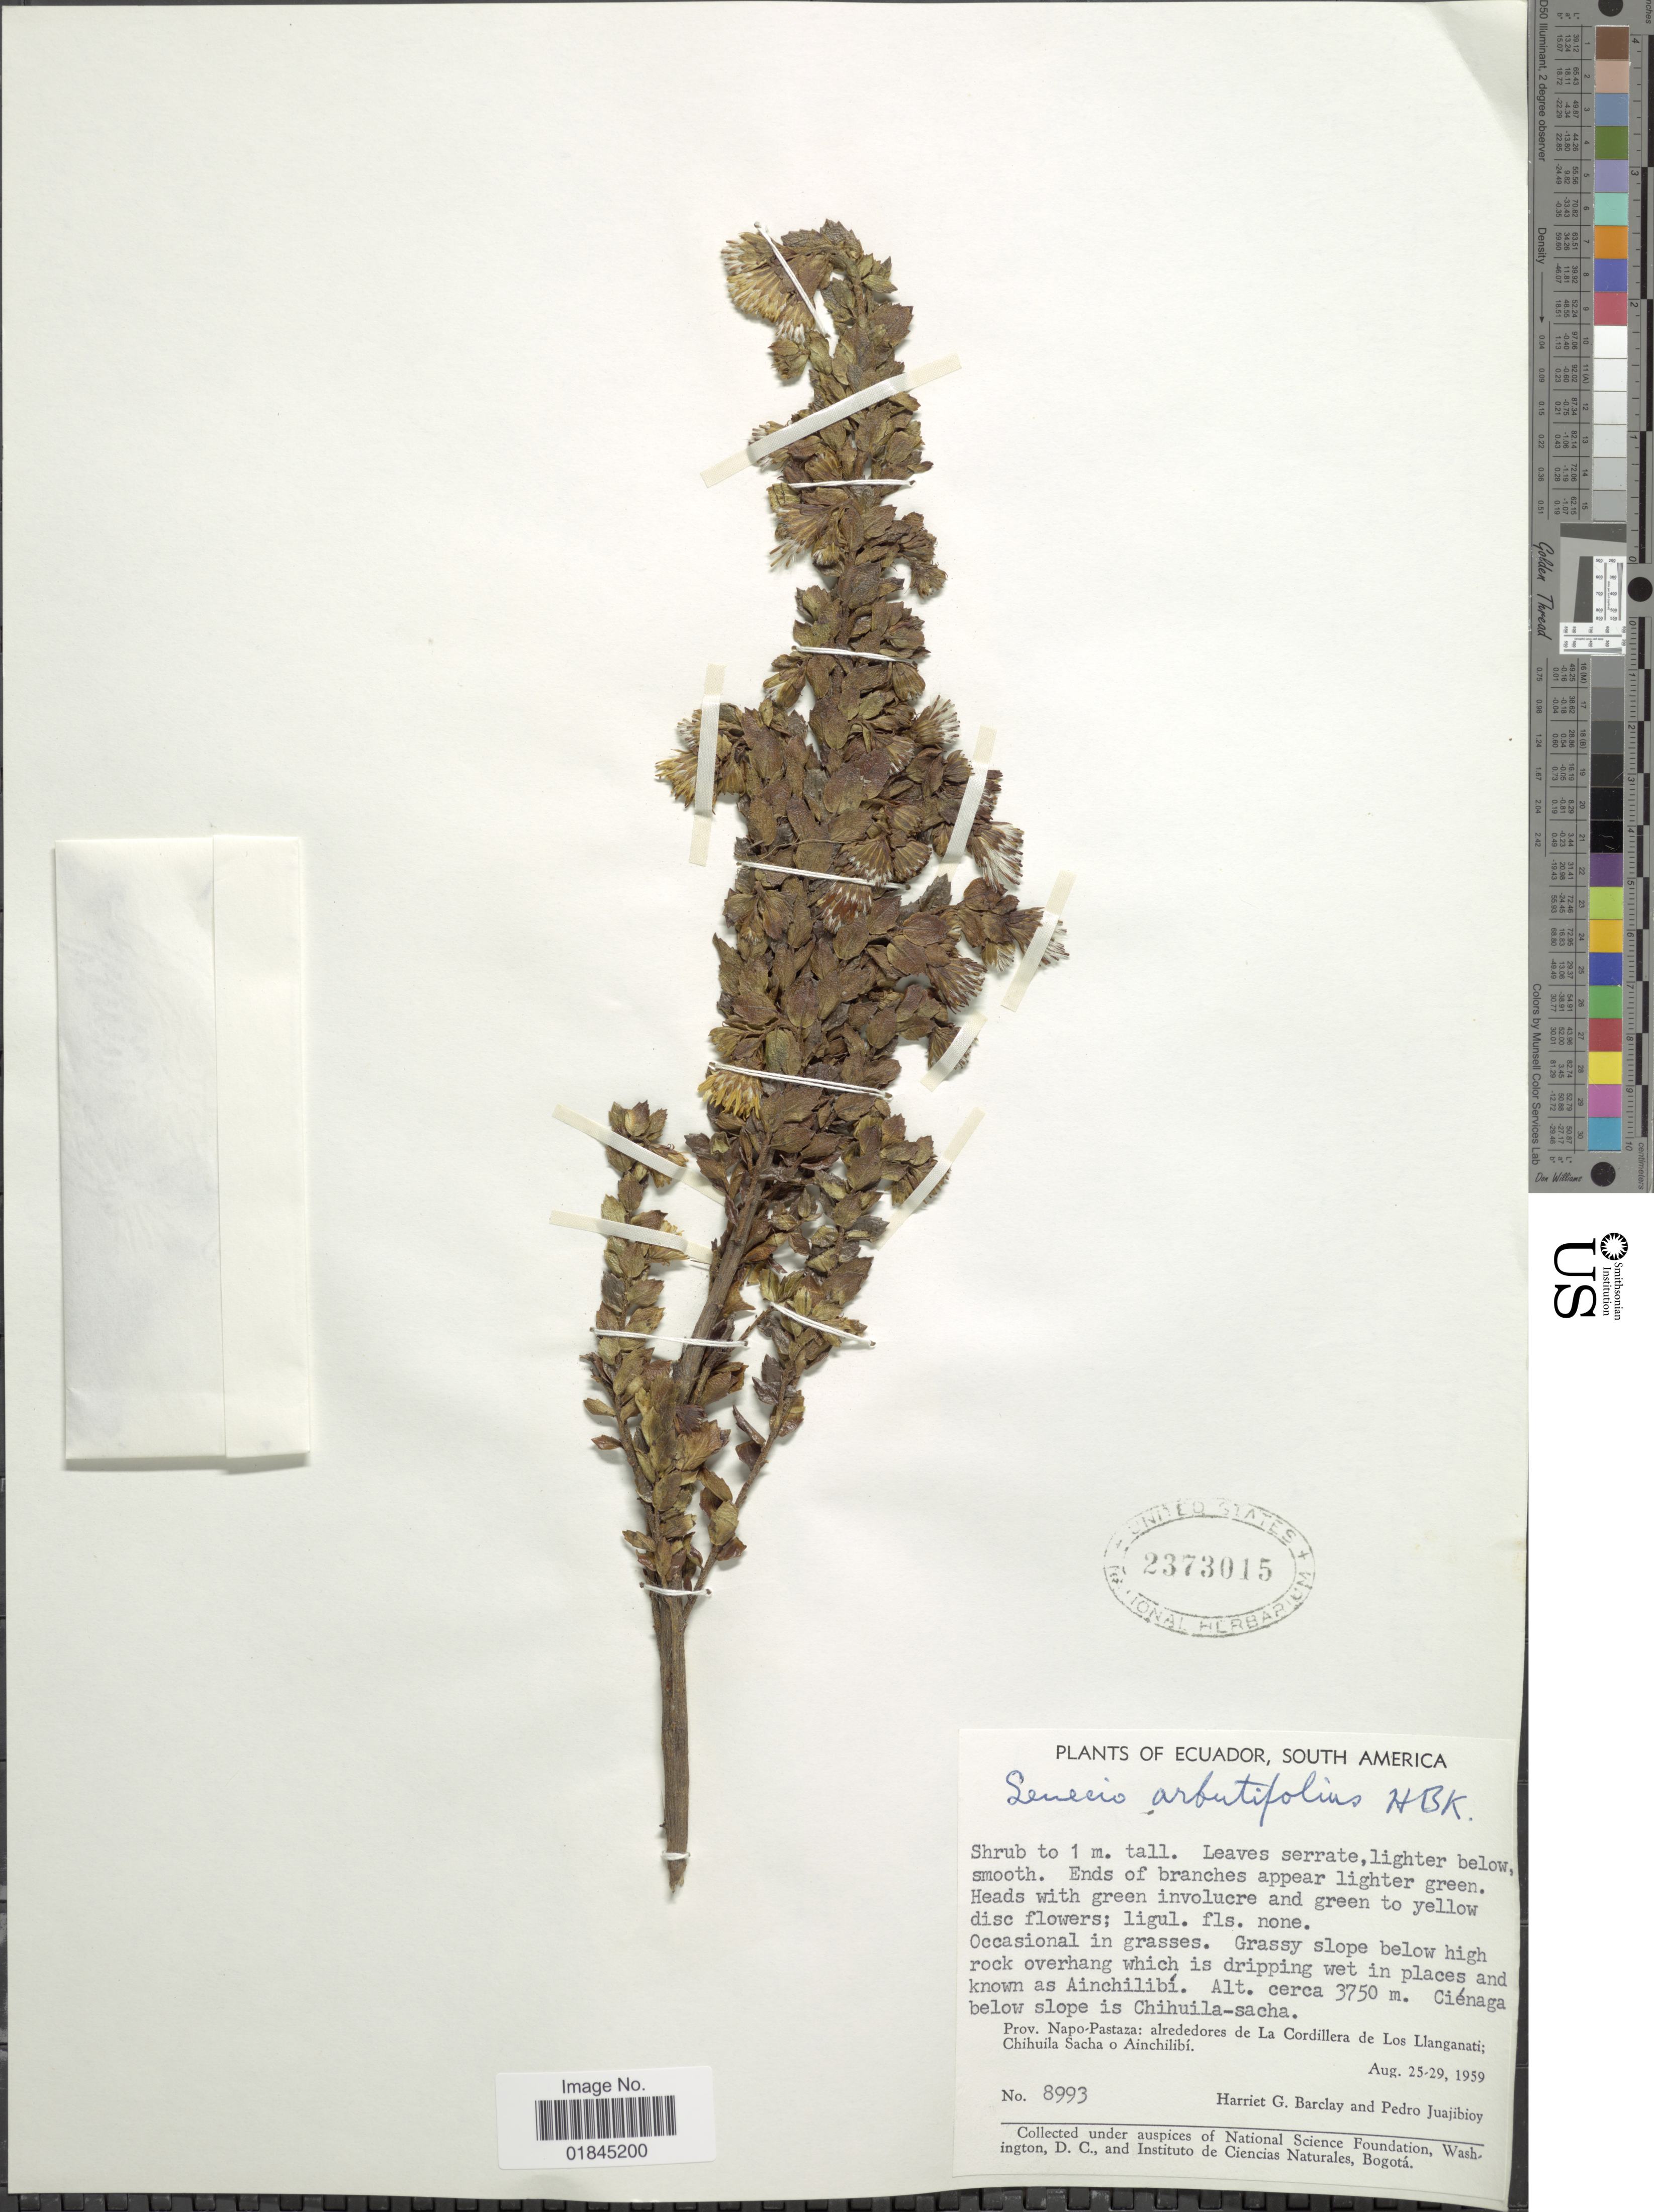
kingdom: Plantae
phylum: Tracheophyta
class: Magnoliopsida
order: Asterales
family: Asteraceae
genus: Pentacalia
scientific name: Pentacalia arbutifolia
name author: (Kunth) Cuatrec.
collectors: H. G. Barclay & P. Juajibioy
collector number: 8993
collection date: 1959-08-25/1959-08-29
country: Ecuador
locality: Grassy slope below high rock overhanging which is dripping wet in places and known as Ainchilibí. Ciénaga below sloepe is Chihuila-sacha. Prov. Napo-Pastaza: alrededores de La Cordillera de Los Llanganati; Chichuila Sacha o Ainchilibi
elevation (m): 3750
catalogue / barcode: US 2373015